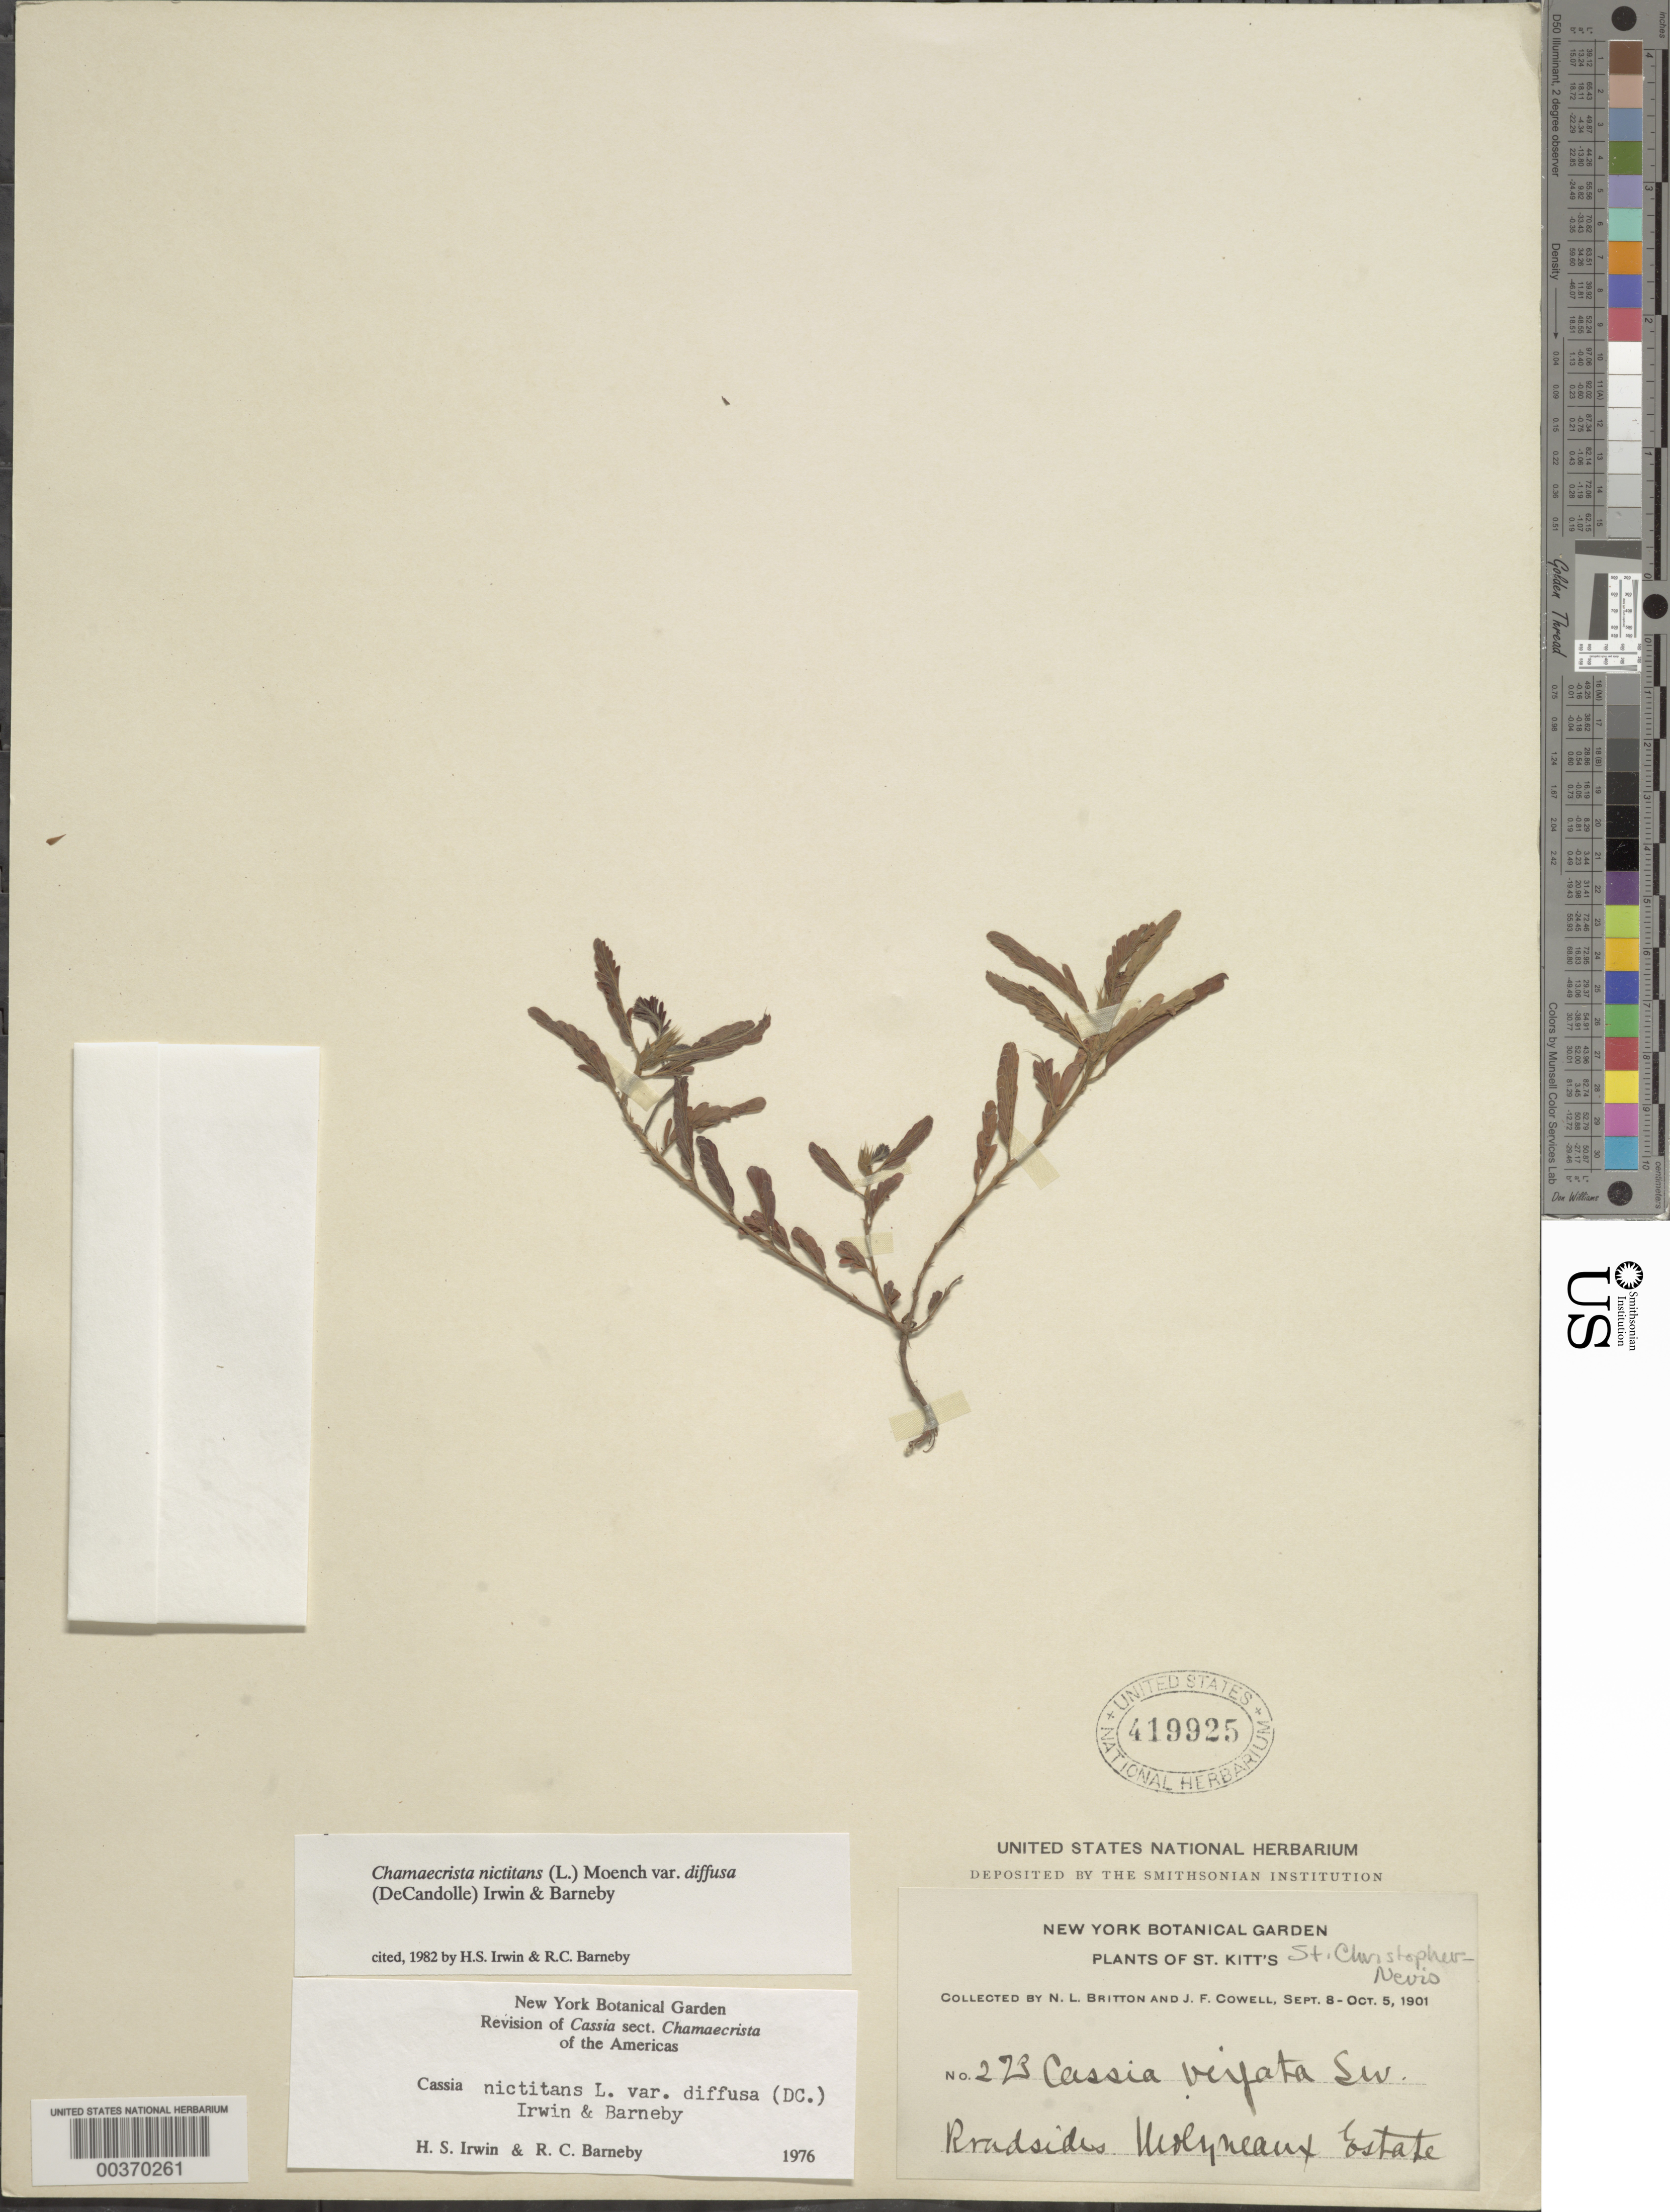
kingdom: Plantae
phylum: Tracheophyta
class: Magnoliopsida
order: Fabales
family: Fabaceae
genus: Chamaecrista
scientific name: Chamaecrista nictitans var. diffusa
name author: (DC.) H.S. Irwin & Barneby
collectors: N. Britton & J. F. Cowell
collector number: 273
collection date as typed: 08 Sep 1901 to 05 Oct 1901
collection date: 1901-09-08/1901-10-05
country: St. Christopher-Nevis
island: St. Christopher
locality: Molyneux estate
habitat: Roadsides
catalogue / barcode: US 419925